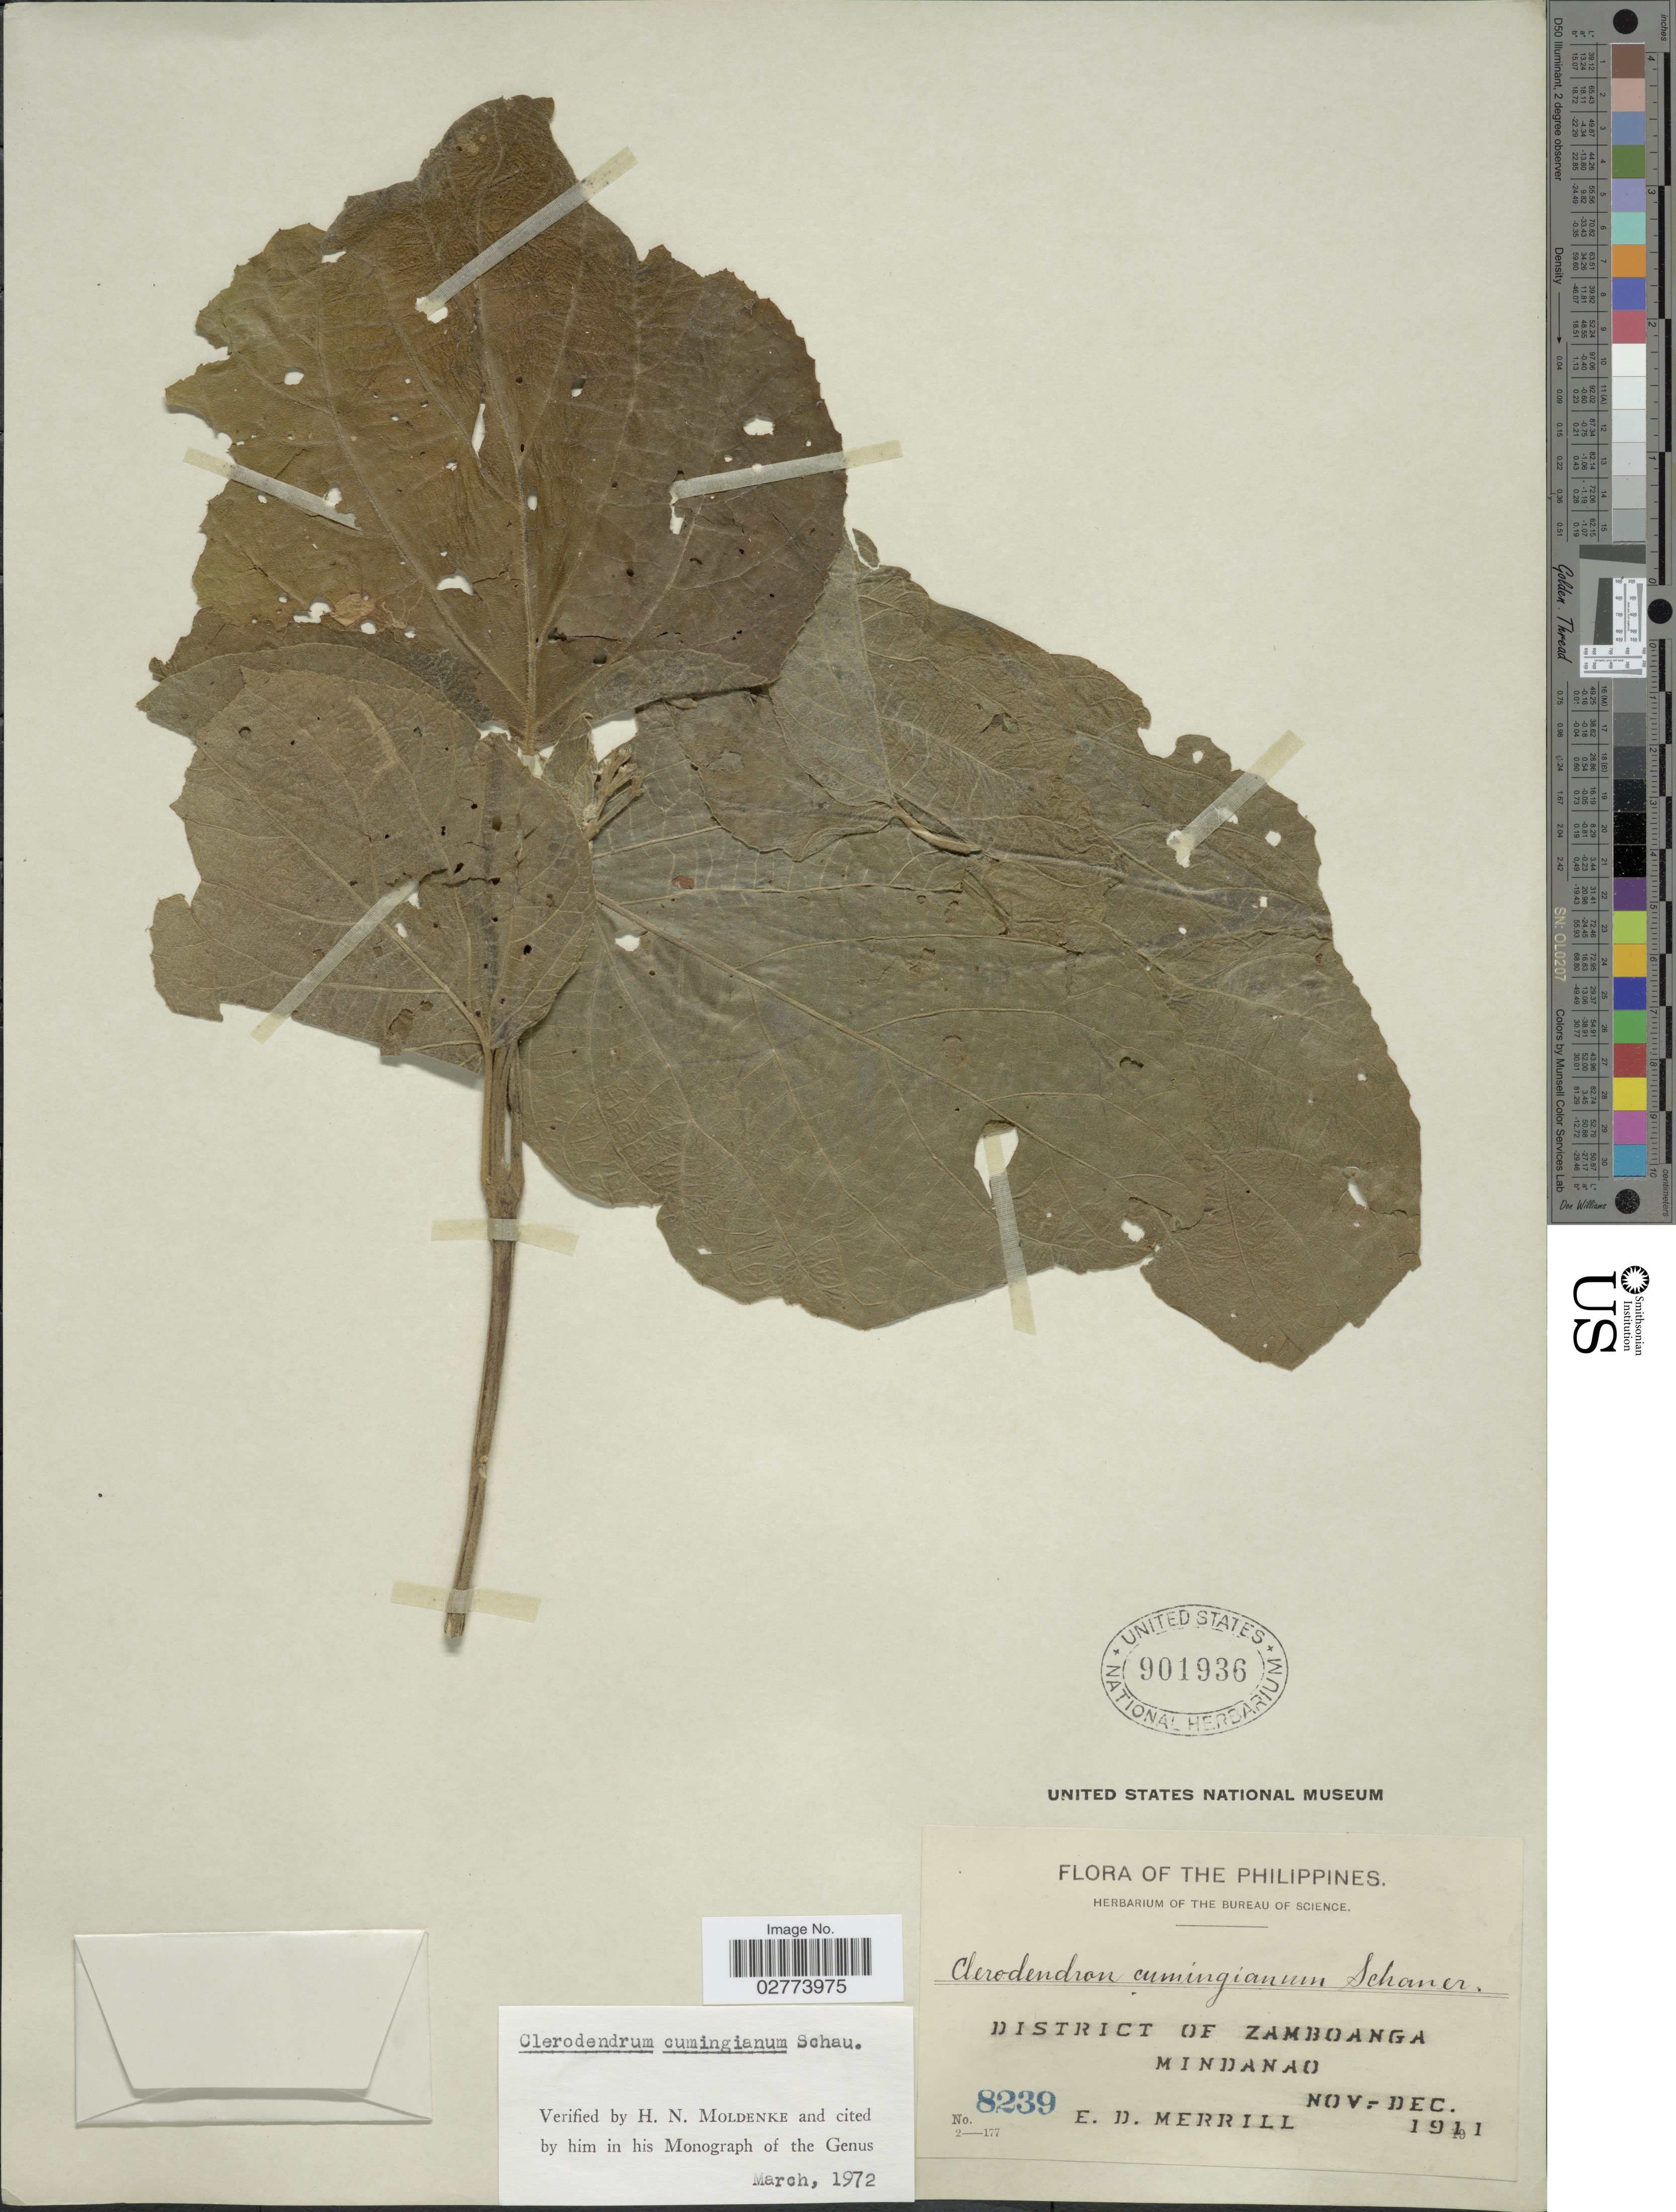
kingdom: Plantae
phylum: Tracheophyta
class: Magnoliopsida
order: Lamiales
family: Lamiaceae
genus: Clerodendrum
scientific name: Clerodendrum cumingianum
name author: Schauer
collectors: E. D. Merrill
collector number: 8239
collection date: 1911-11/1911-12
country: Philippines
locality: District of Zamboanga, Mindanao.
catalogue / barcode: US 901936